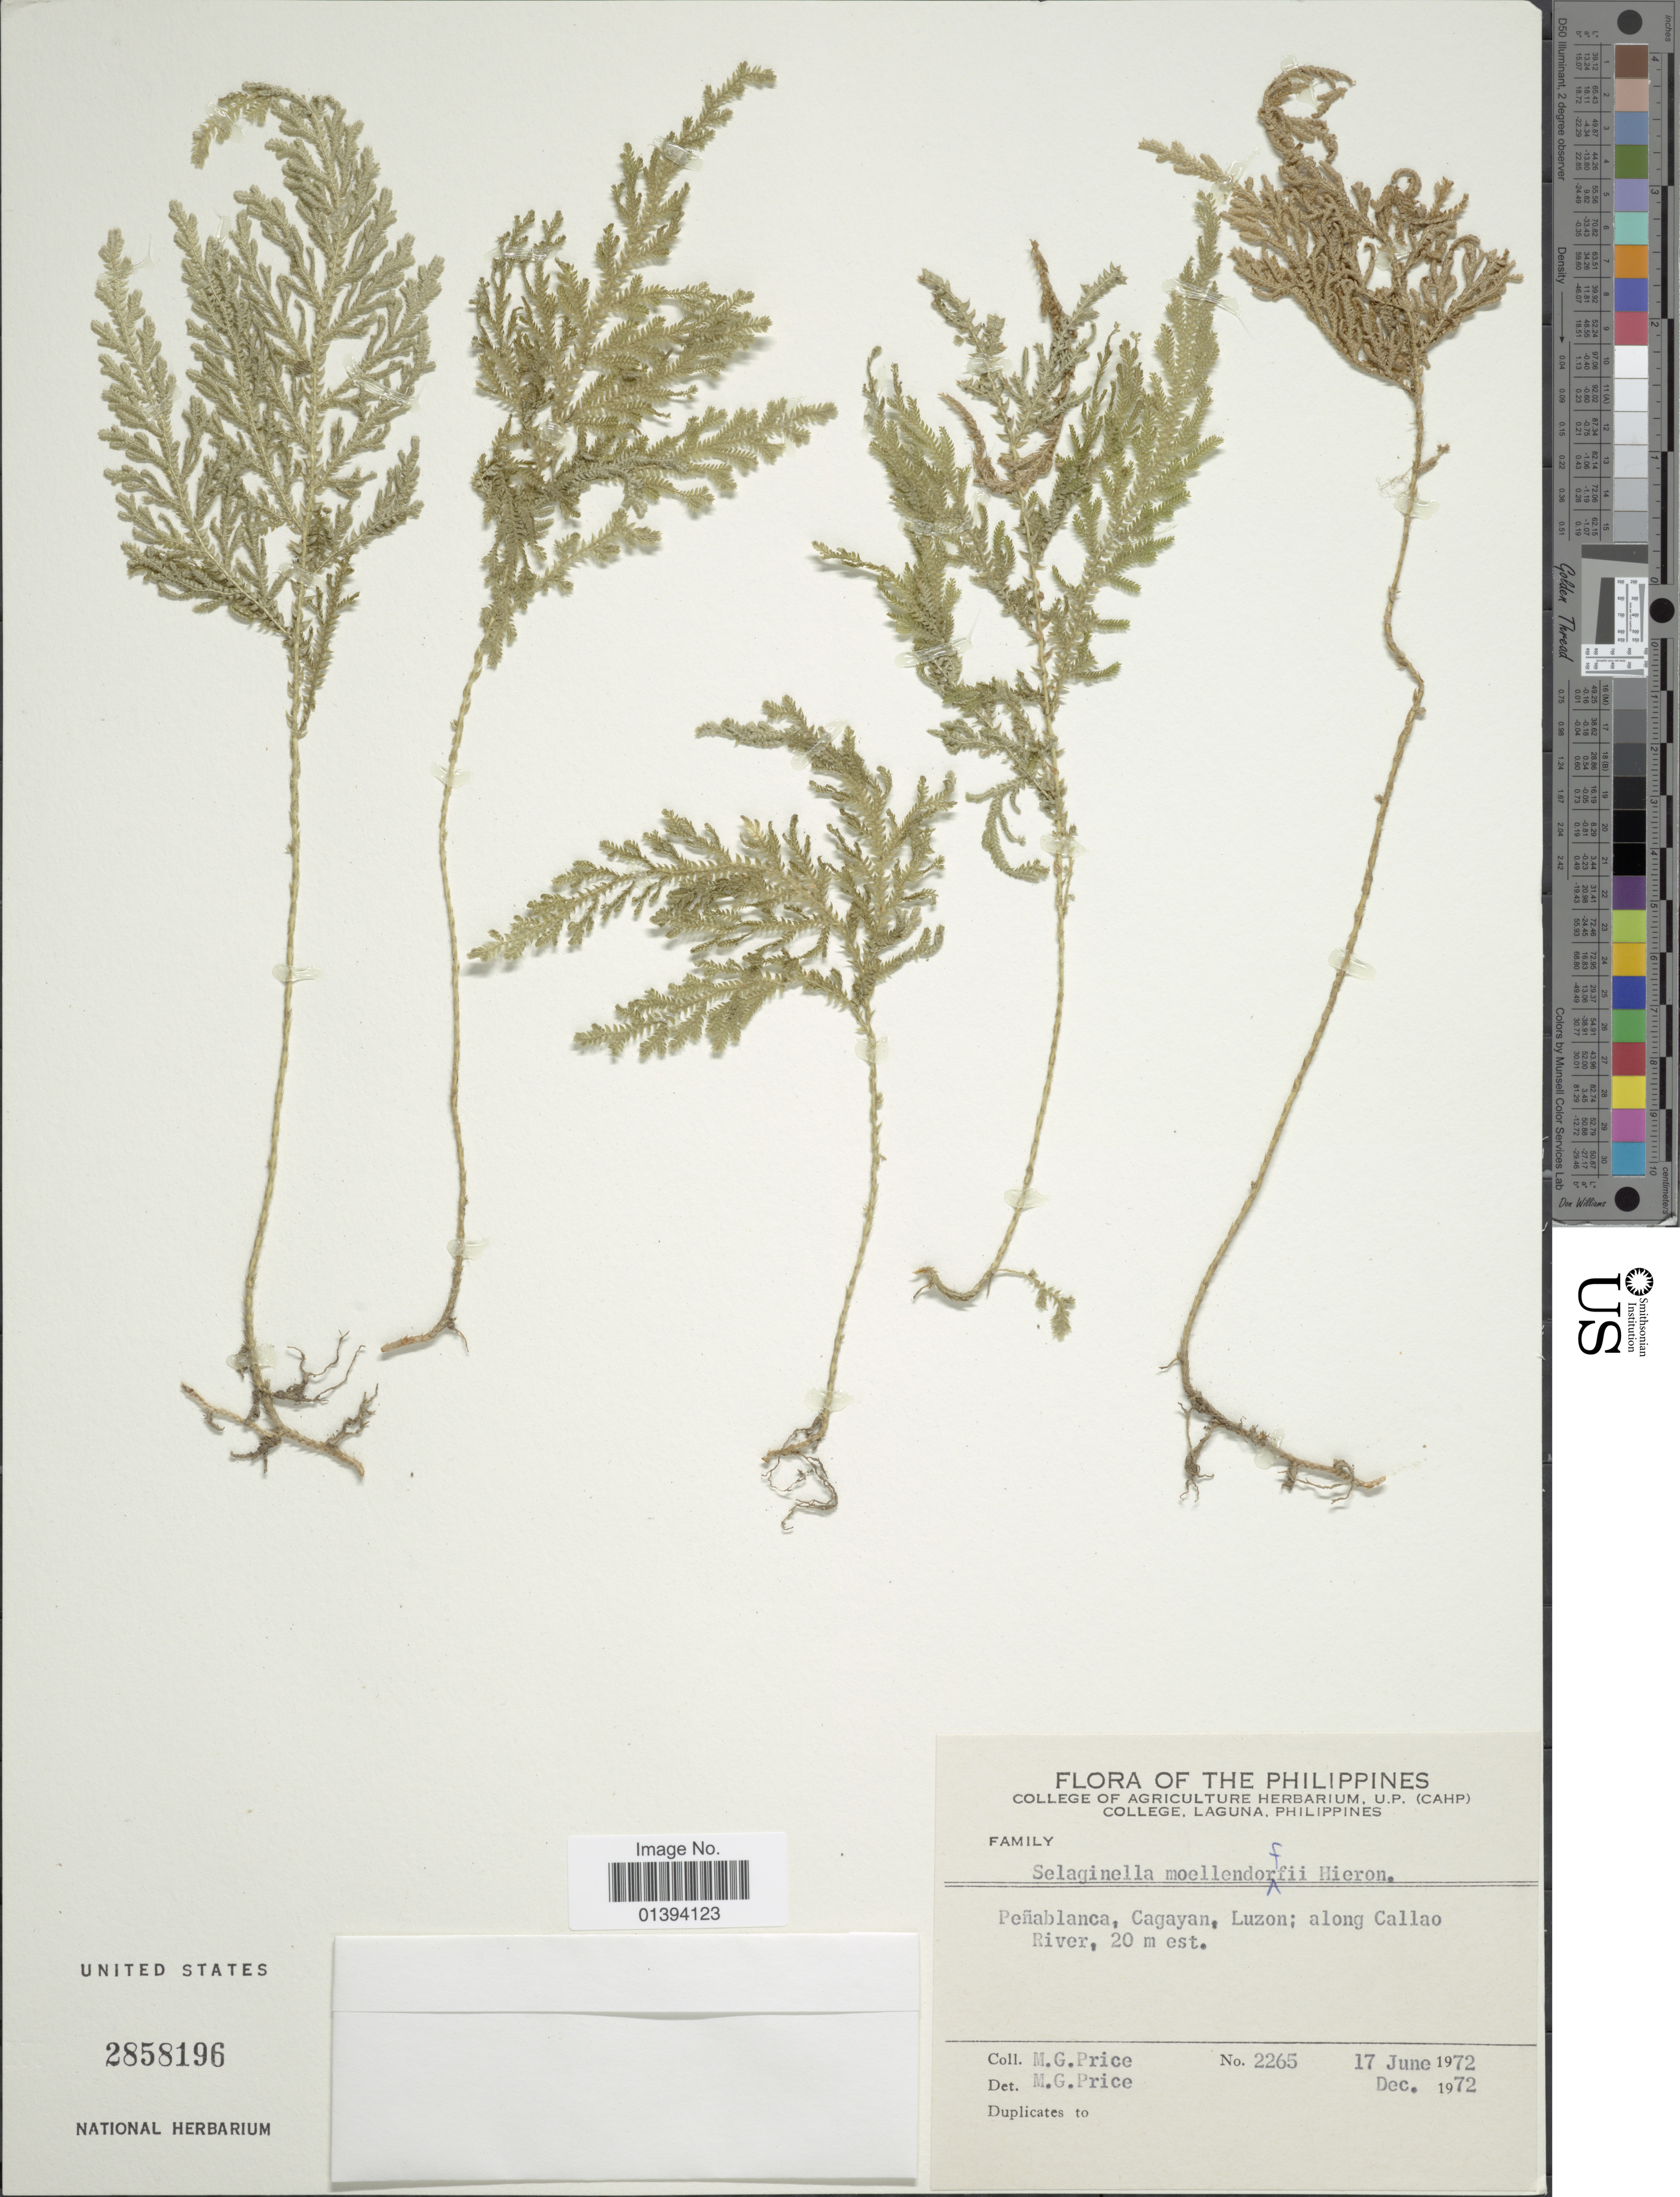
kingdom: Plantae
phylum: Tracheophyta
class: Lycopodiopsida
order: Selaginellales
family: Selaginellaceae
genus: Selaginella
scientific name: Selaginella moellendorffii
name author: Hieron.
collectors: M. G. Price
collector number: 2265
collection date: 1972-06-17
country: Philippines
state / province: Central Luzon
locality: Pefiablanca, Cagayan, Luzon; along Callao river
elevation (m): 20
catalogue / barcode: US 2858196